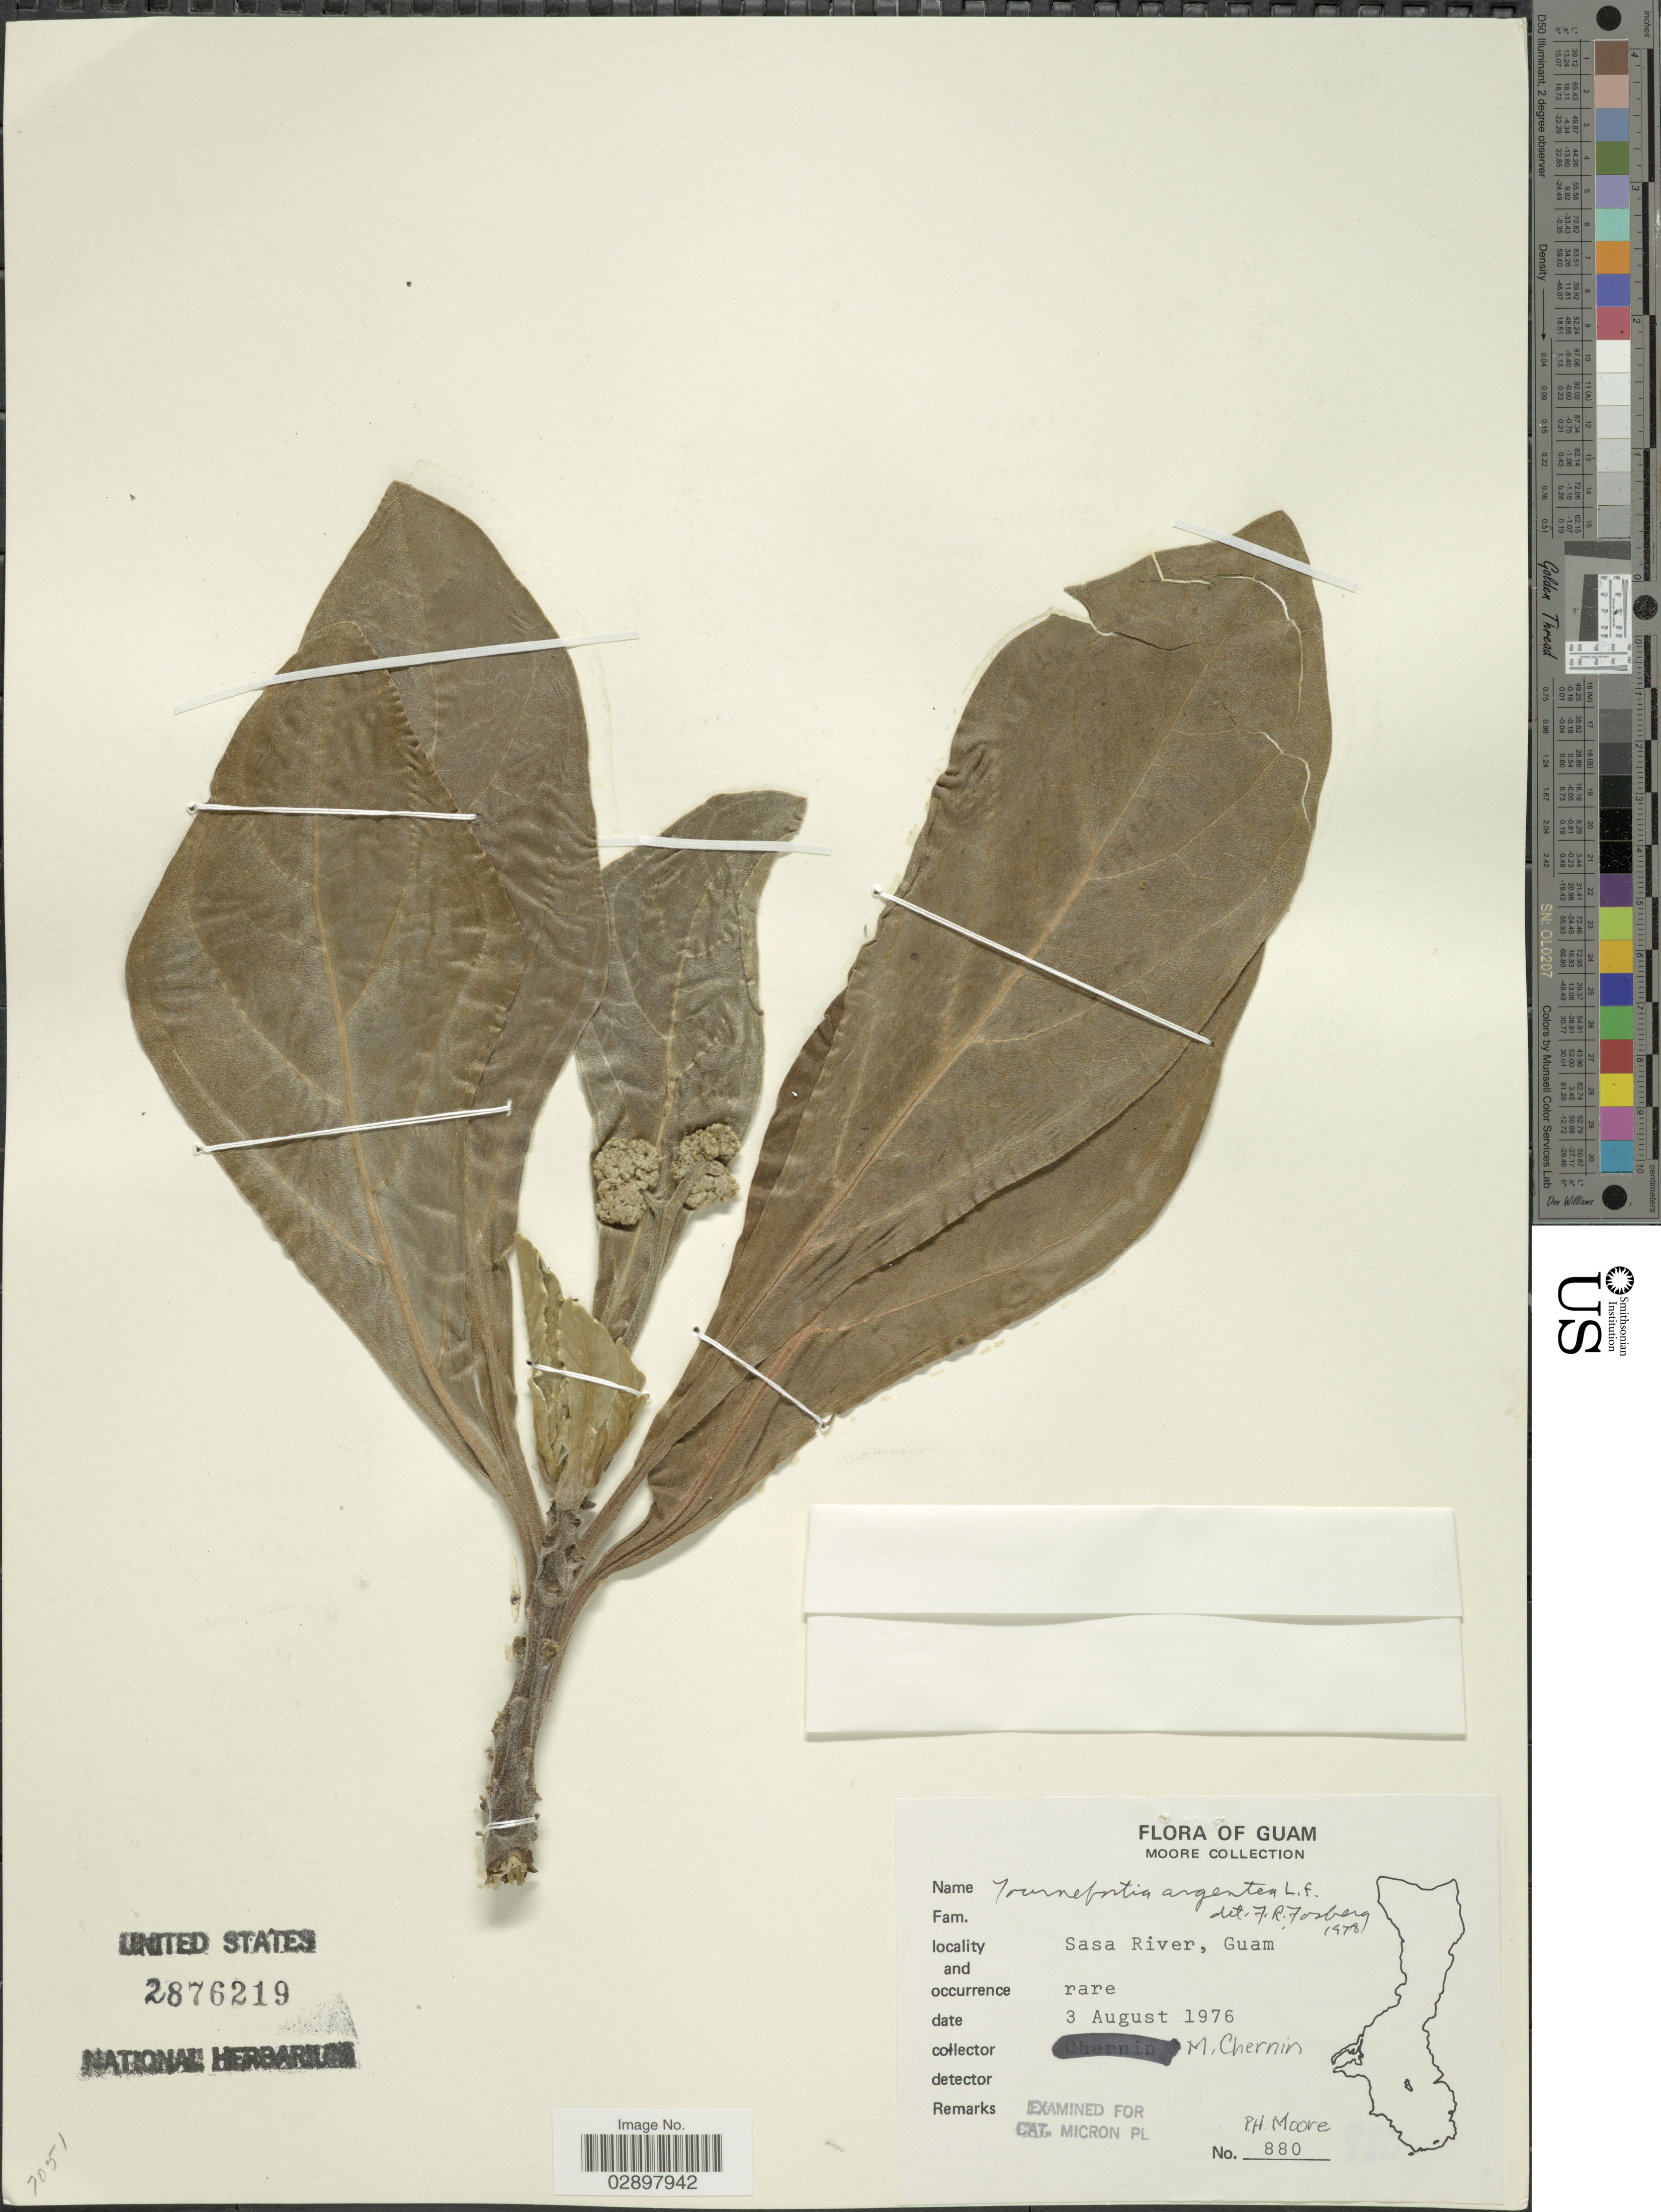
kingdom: Plantae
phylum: Tracheophyta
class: Magnoliopsida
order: Boraginales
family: Heliotropiaceae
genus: Heliotropium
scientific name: Heliotropium arboreum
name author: (Blanco) Mabberley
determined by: Wagner, W. L., (BOT), Smithsonian Institution - National Museum of Natural History (UNITED STATES)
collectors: M. Chernin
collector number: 880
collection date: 1976-08-03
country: Guam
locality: Sasa River.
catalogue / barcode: US 2876219